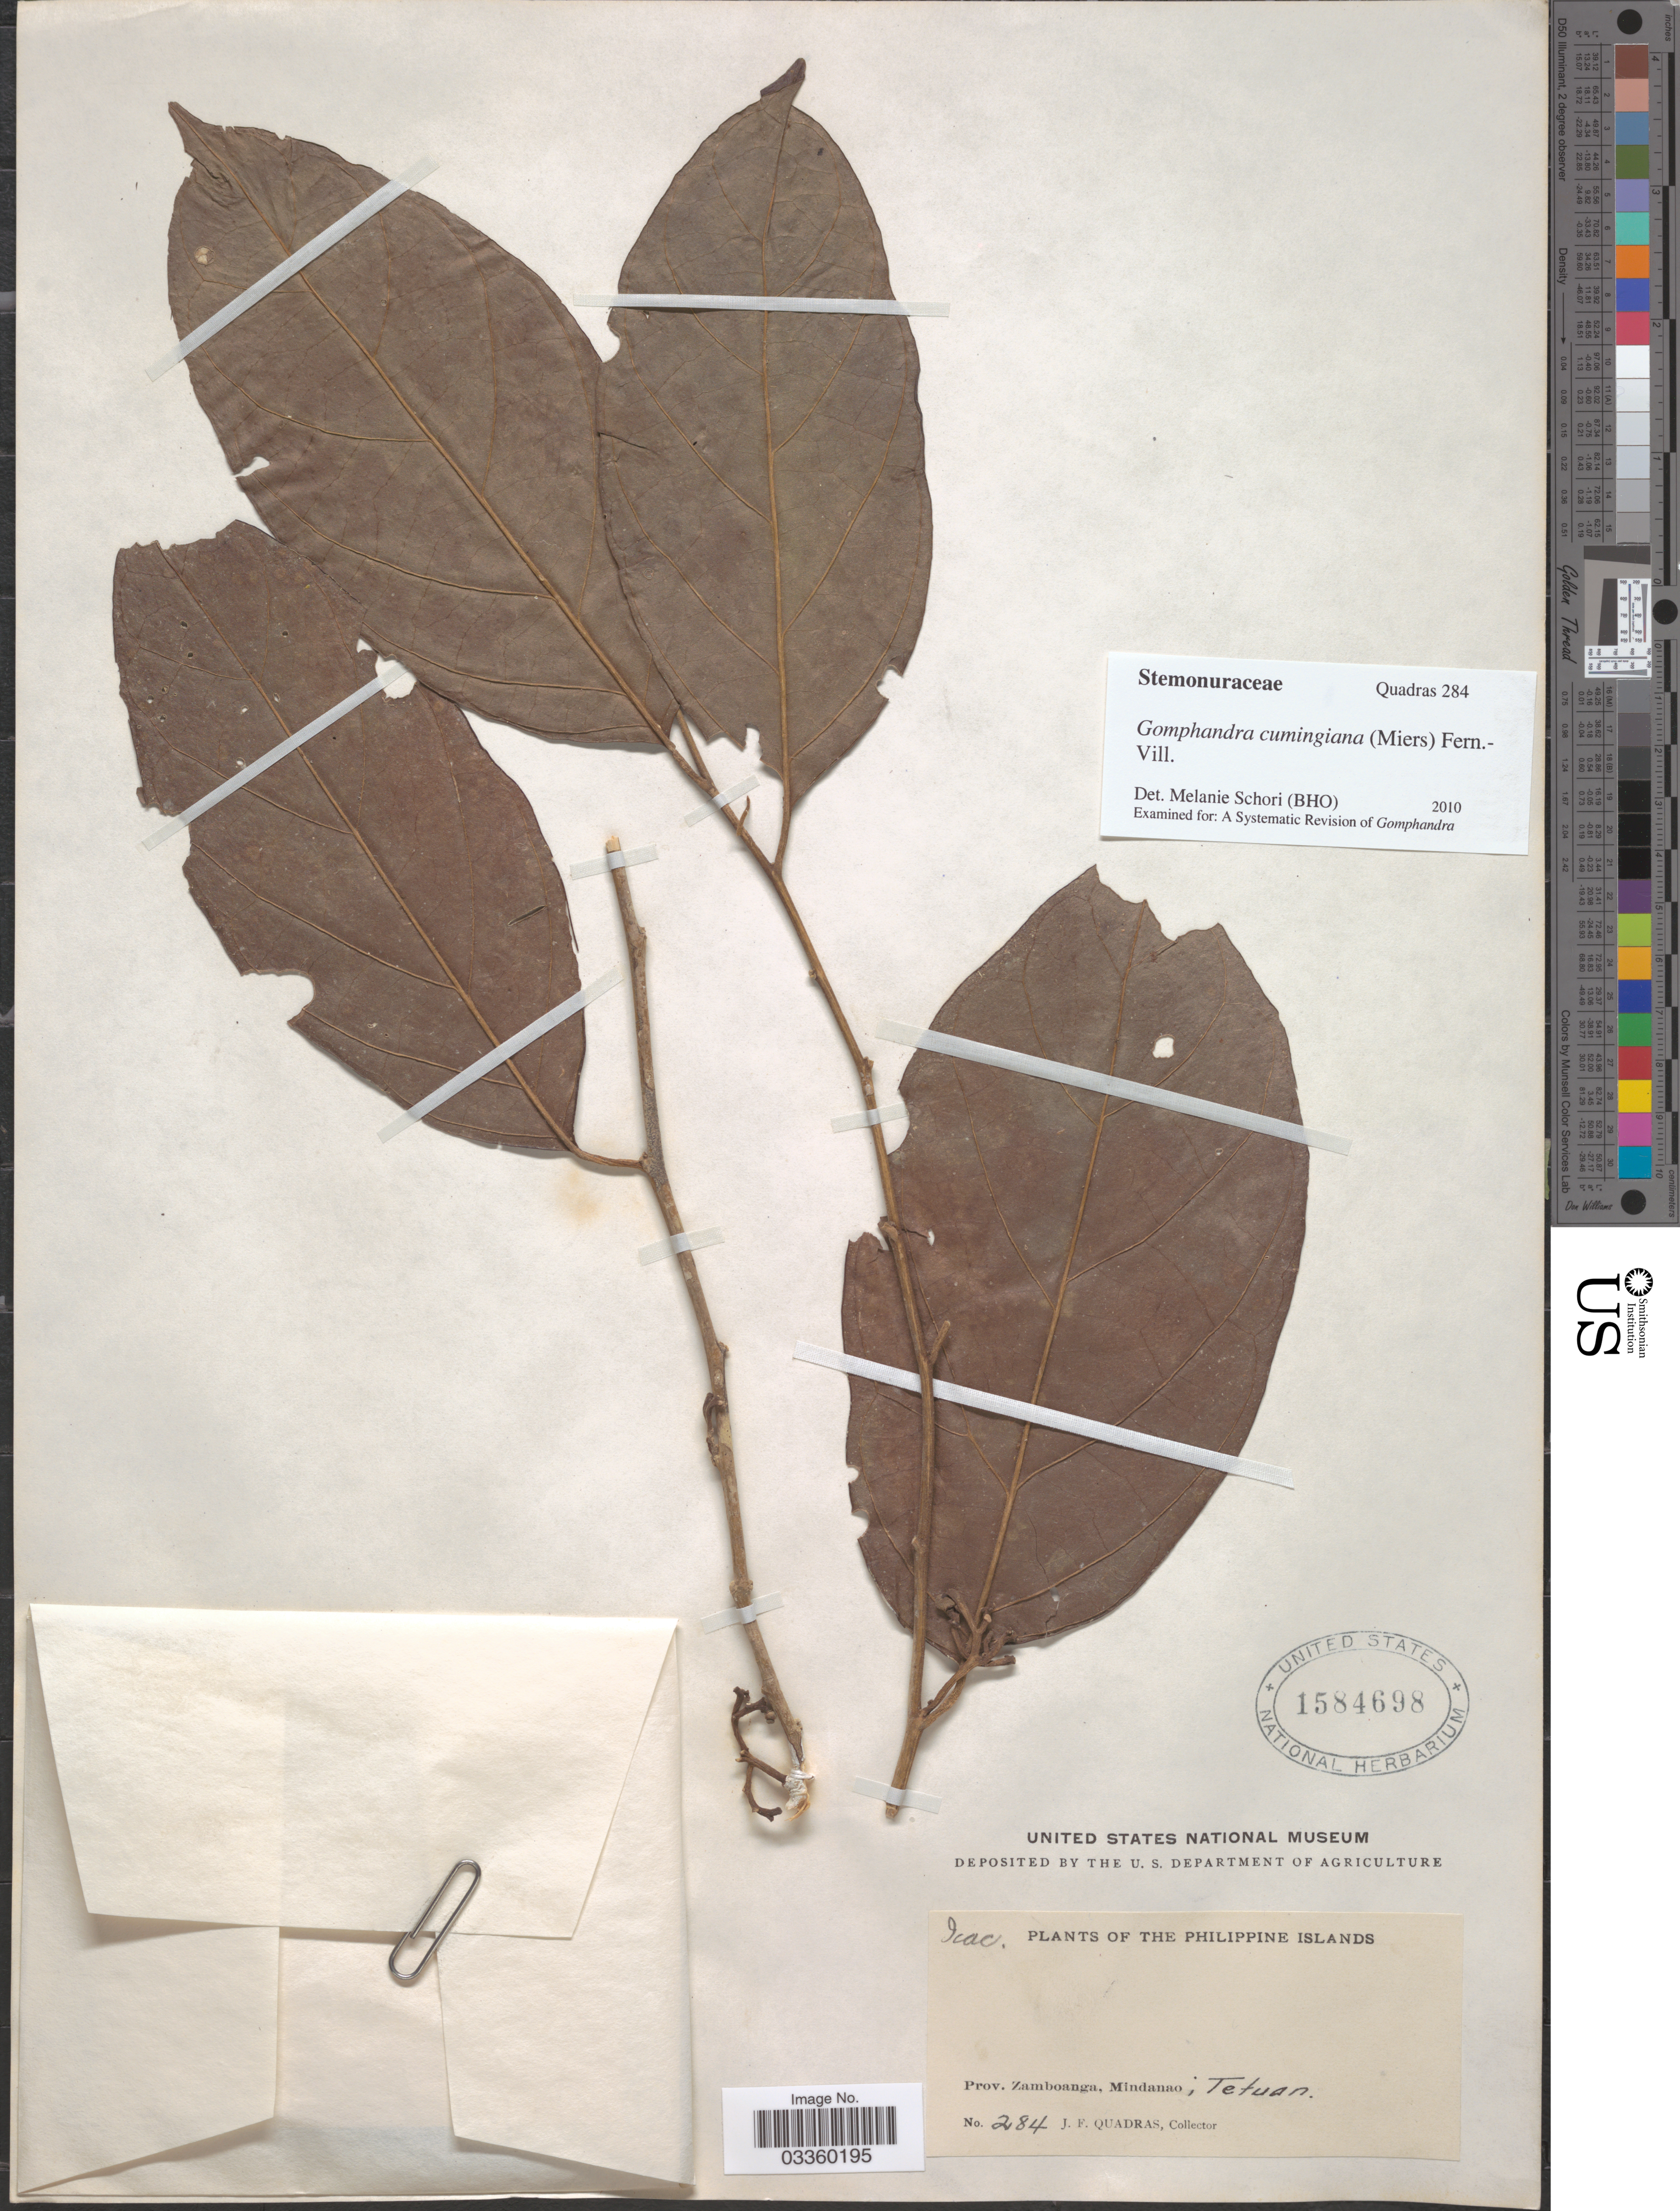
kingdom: Plantae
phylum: Tracheophyta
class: Magnoliopsida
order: Cardiopteridales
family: Stemonuraceae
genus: Gomphandra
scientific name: Gomphandra cumingiana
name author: (Miers) Fern.-Vill.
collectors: J. Quadras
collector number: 284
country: Philippines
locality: Prov. Zamboanga, Mindanao; Tetuan.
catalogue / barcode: US 1584698